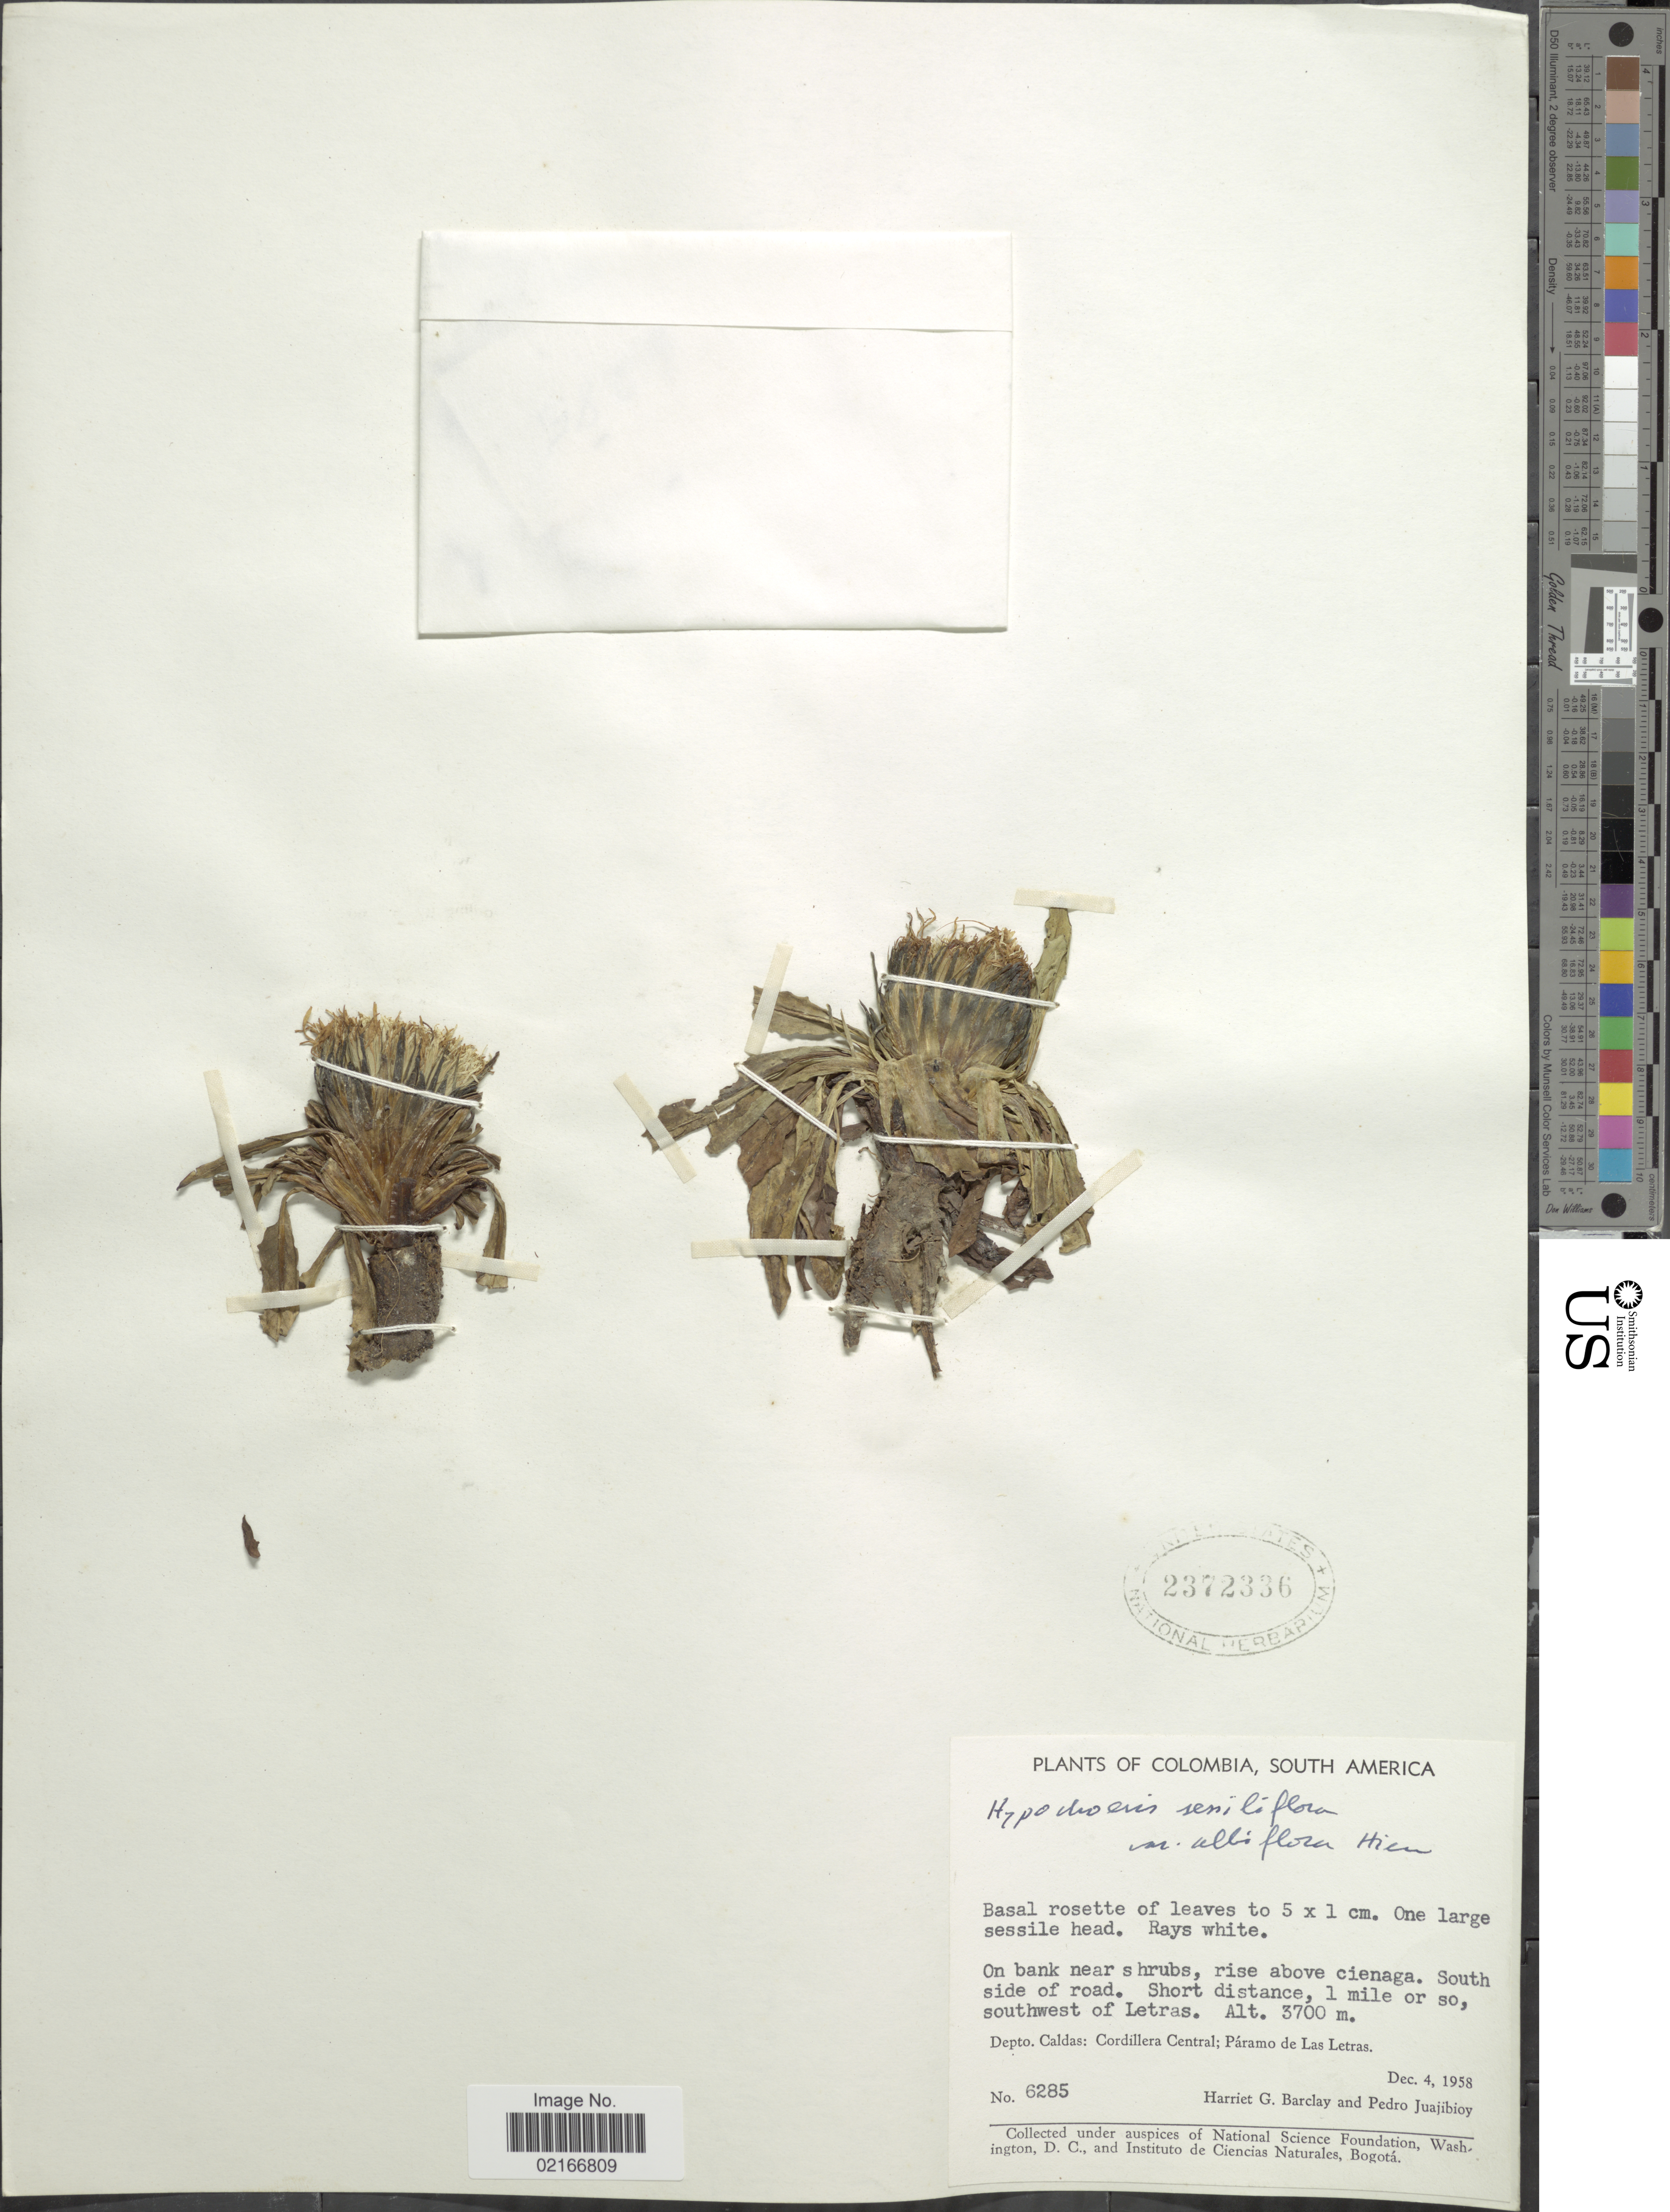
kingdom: Plantae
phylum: Tracheophyta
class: Magnoliopsida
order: Asterales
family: Asteraceae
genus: Hypochaeris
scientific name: Hypochaeris sessiliflora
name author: Kunth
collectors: H. G. Barclay & P. Juajibioy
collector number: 6285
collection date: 1958-12-04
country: Colombia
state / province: Caldas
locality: Cordillera Central; Páramo de Las Letras. Short distance, 1 mile or so, southwest of Letras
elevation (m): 3700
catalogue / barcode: US 2372336